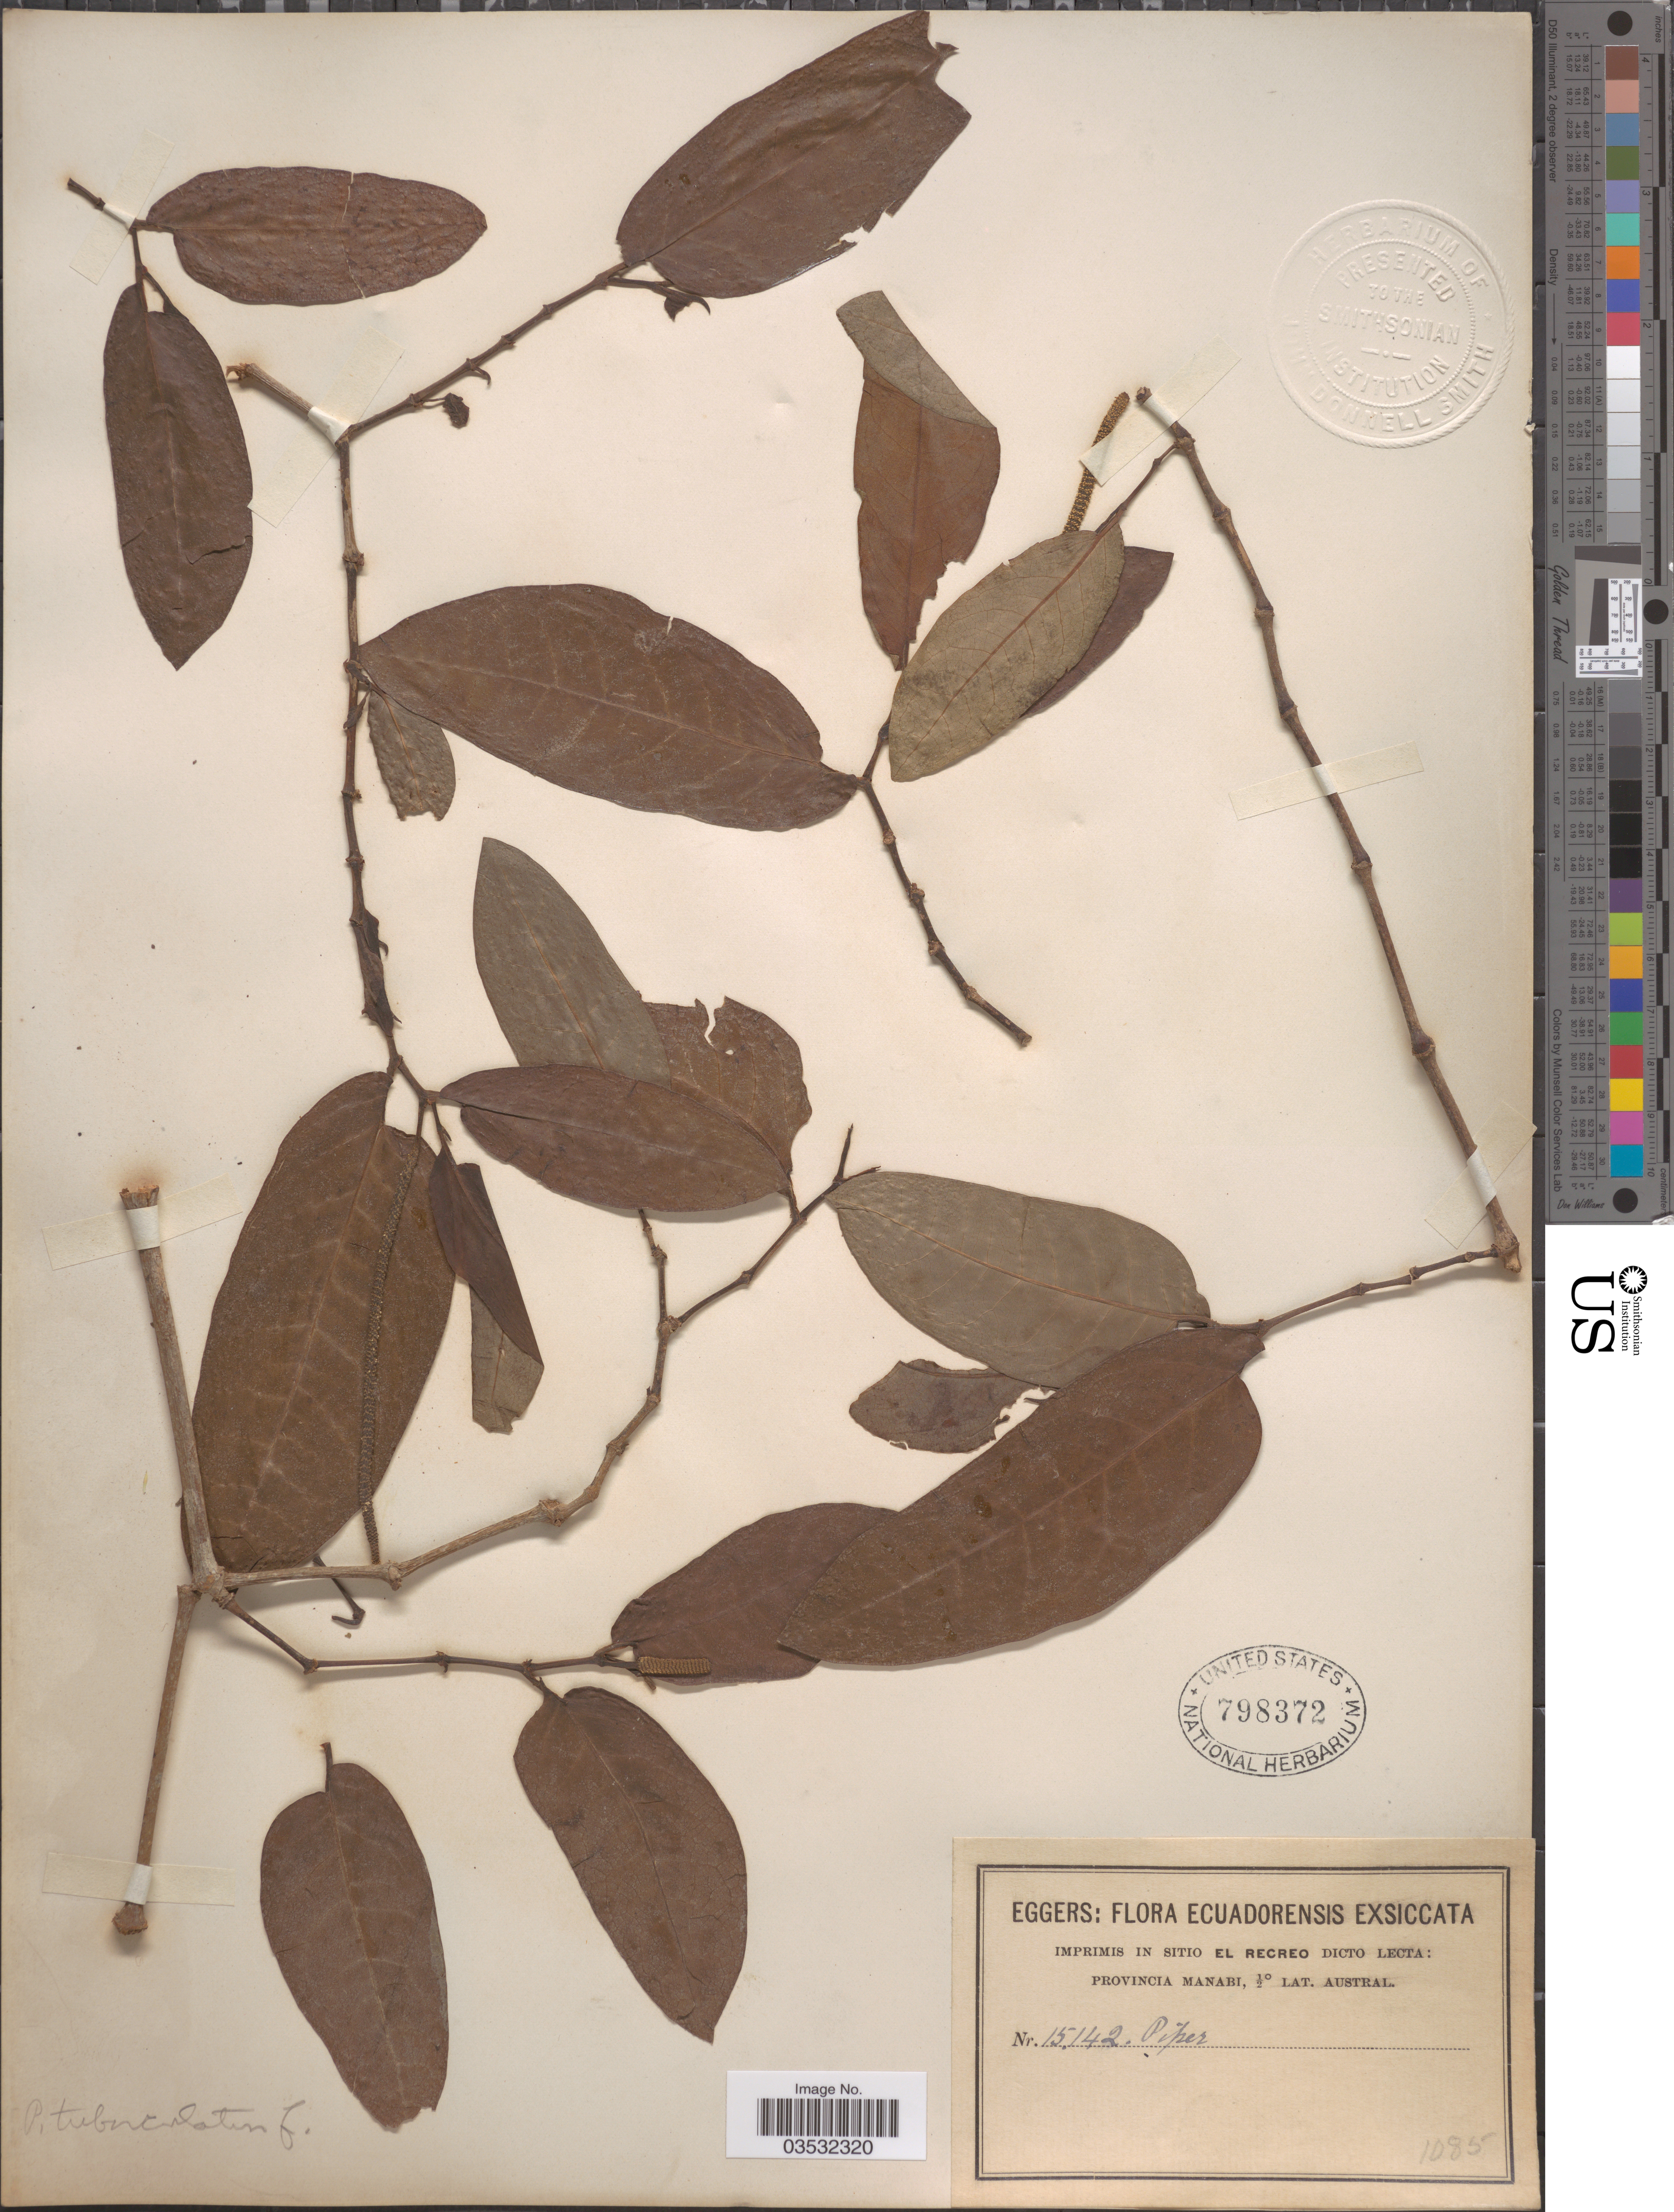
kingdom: Plantae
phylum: Tracheophyta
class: Magnoliopsida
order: Piperales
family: Piperaceae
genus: Piper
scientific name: Piper tuberculatum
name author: Jacq.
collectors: -. Eggers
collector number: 15142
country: Ecuador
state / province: Manabí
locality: Imprimis in sitio El Recreo.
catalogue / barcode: US 798372